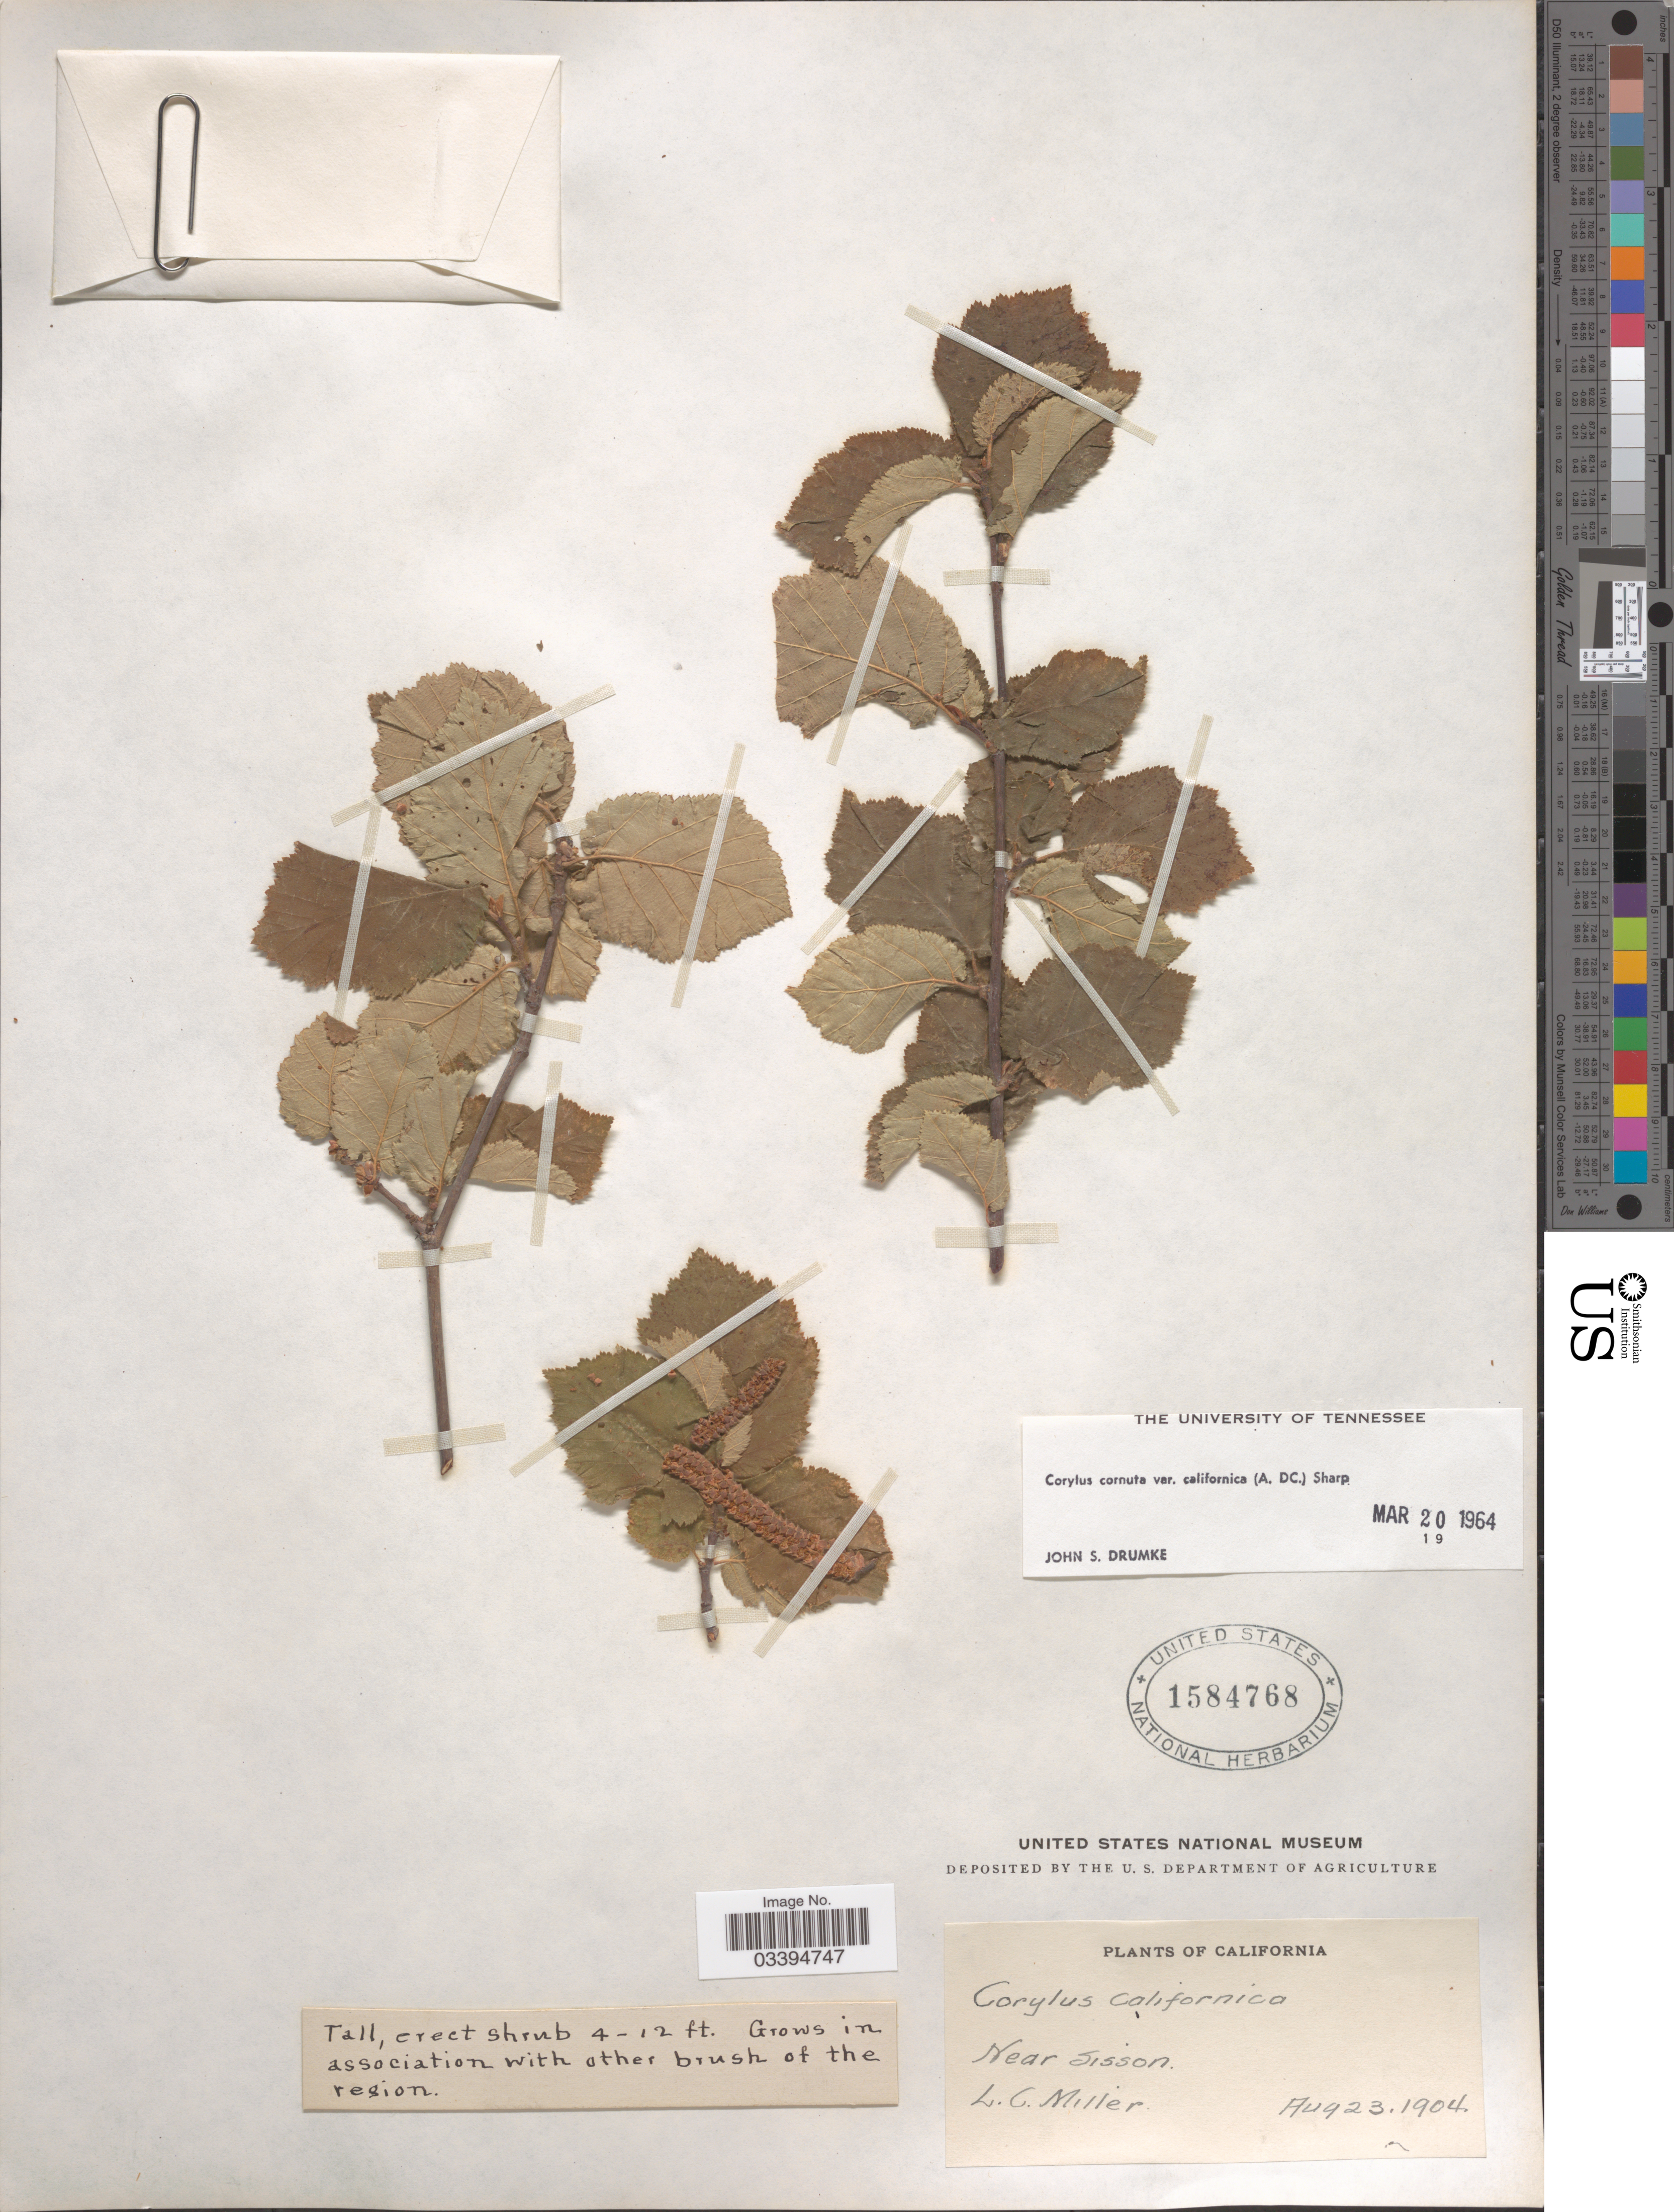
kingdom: Plantae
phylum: Tracheophyta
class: Magnoliopsida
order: Fagales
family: Betulaceae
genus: Corylus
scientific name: Corylus cornuta var. californica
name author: Marshall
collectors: L. Miller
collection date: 1904-08-23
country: United States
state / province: California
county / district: Siskiyou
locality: Near Sisson.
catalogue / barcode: US 1584768